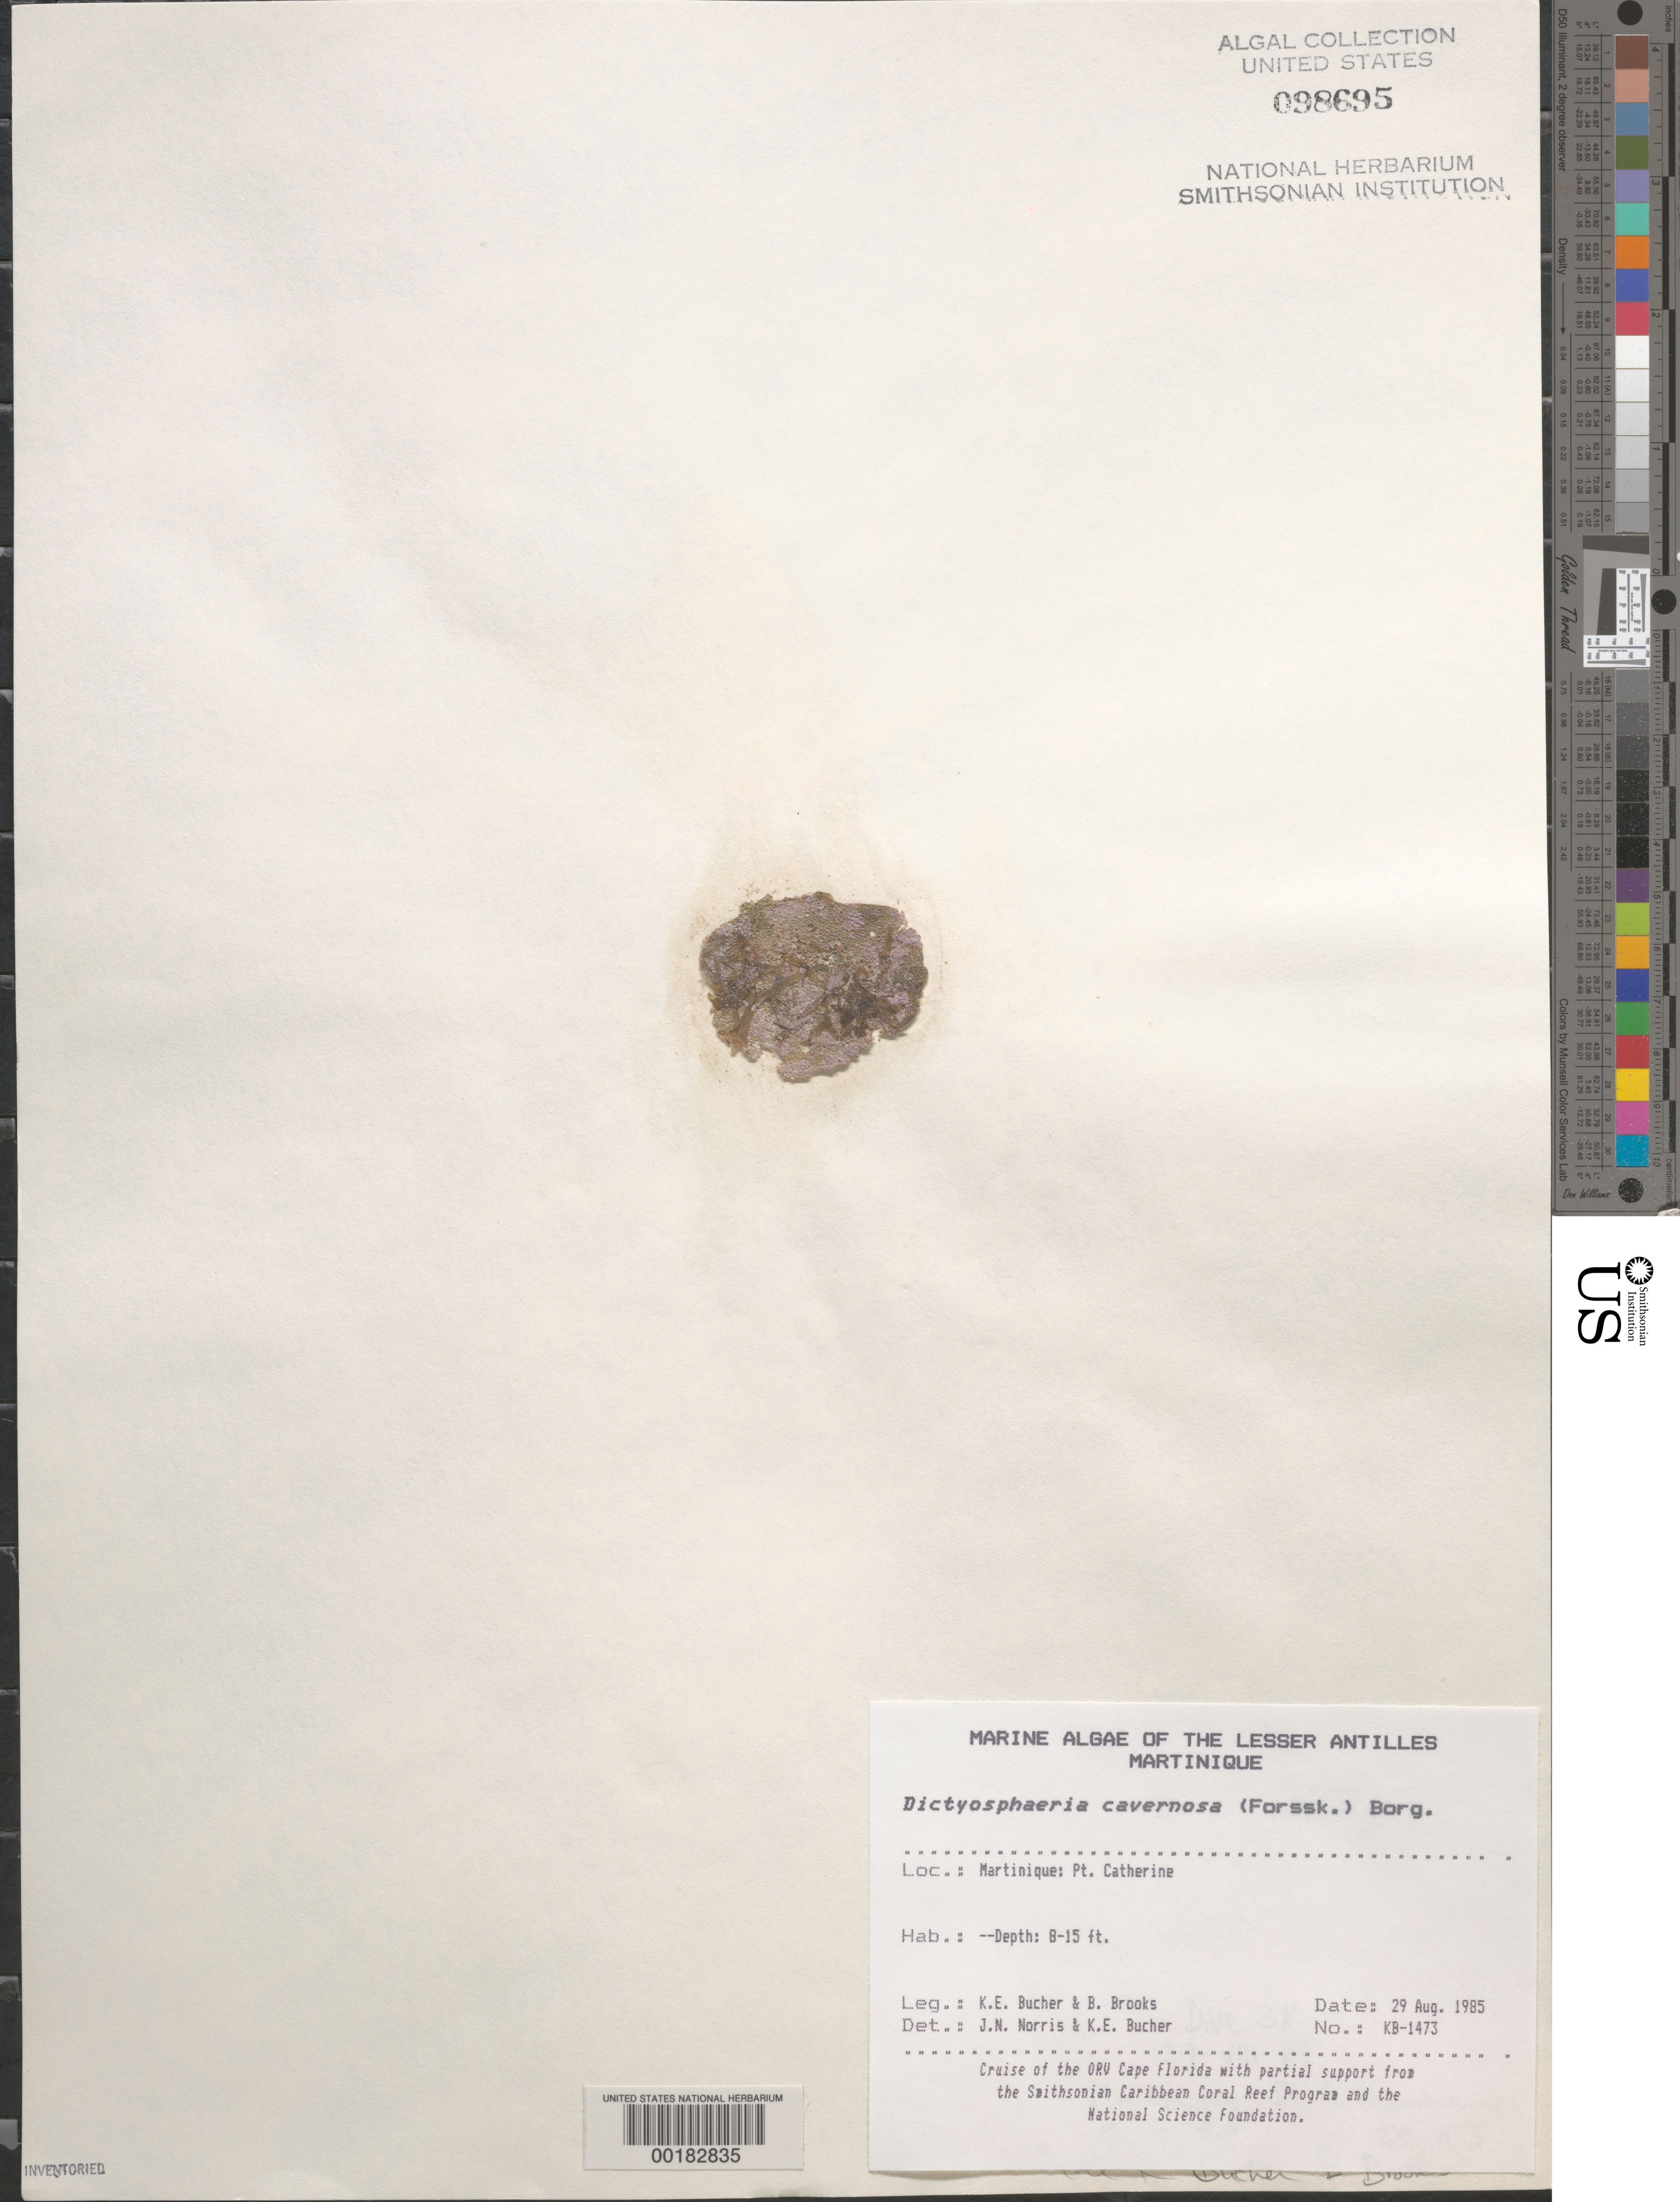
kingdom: Plantae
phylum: Chlorophyta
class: Ulvophyceae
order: Siphonocladales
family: Siphonocladaceae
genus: Dictyosphaeria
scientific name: Dictyosphaeria cavernosa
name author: (Forssk.) Børgesen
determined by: Norris, J. N.; Bucher, K. E.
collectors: K. E. Bucher & B. Brooks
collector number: Kb-1473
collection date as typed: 29 Aug 1985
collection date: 1985-08-29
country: Martinique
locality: Pointe Catherine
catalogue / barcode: US 98695